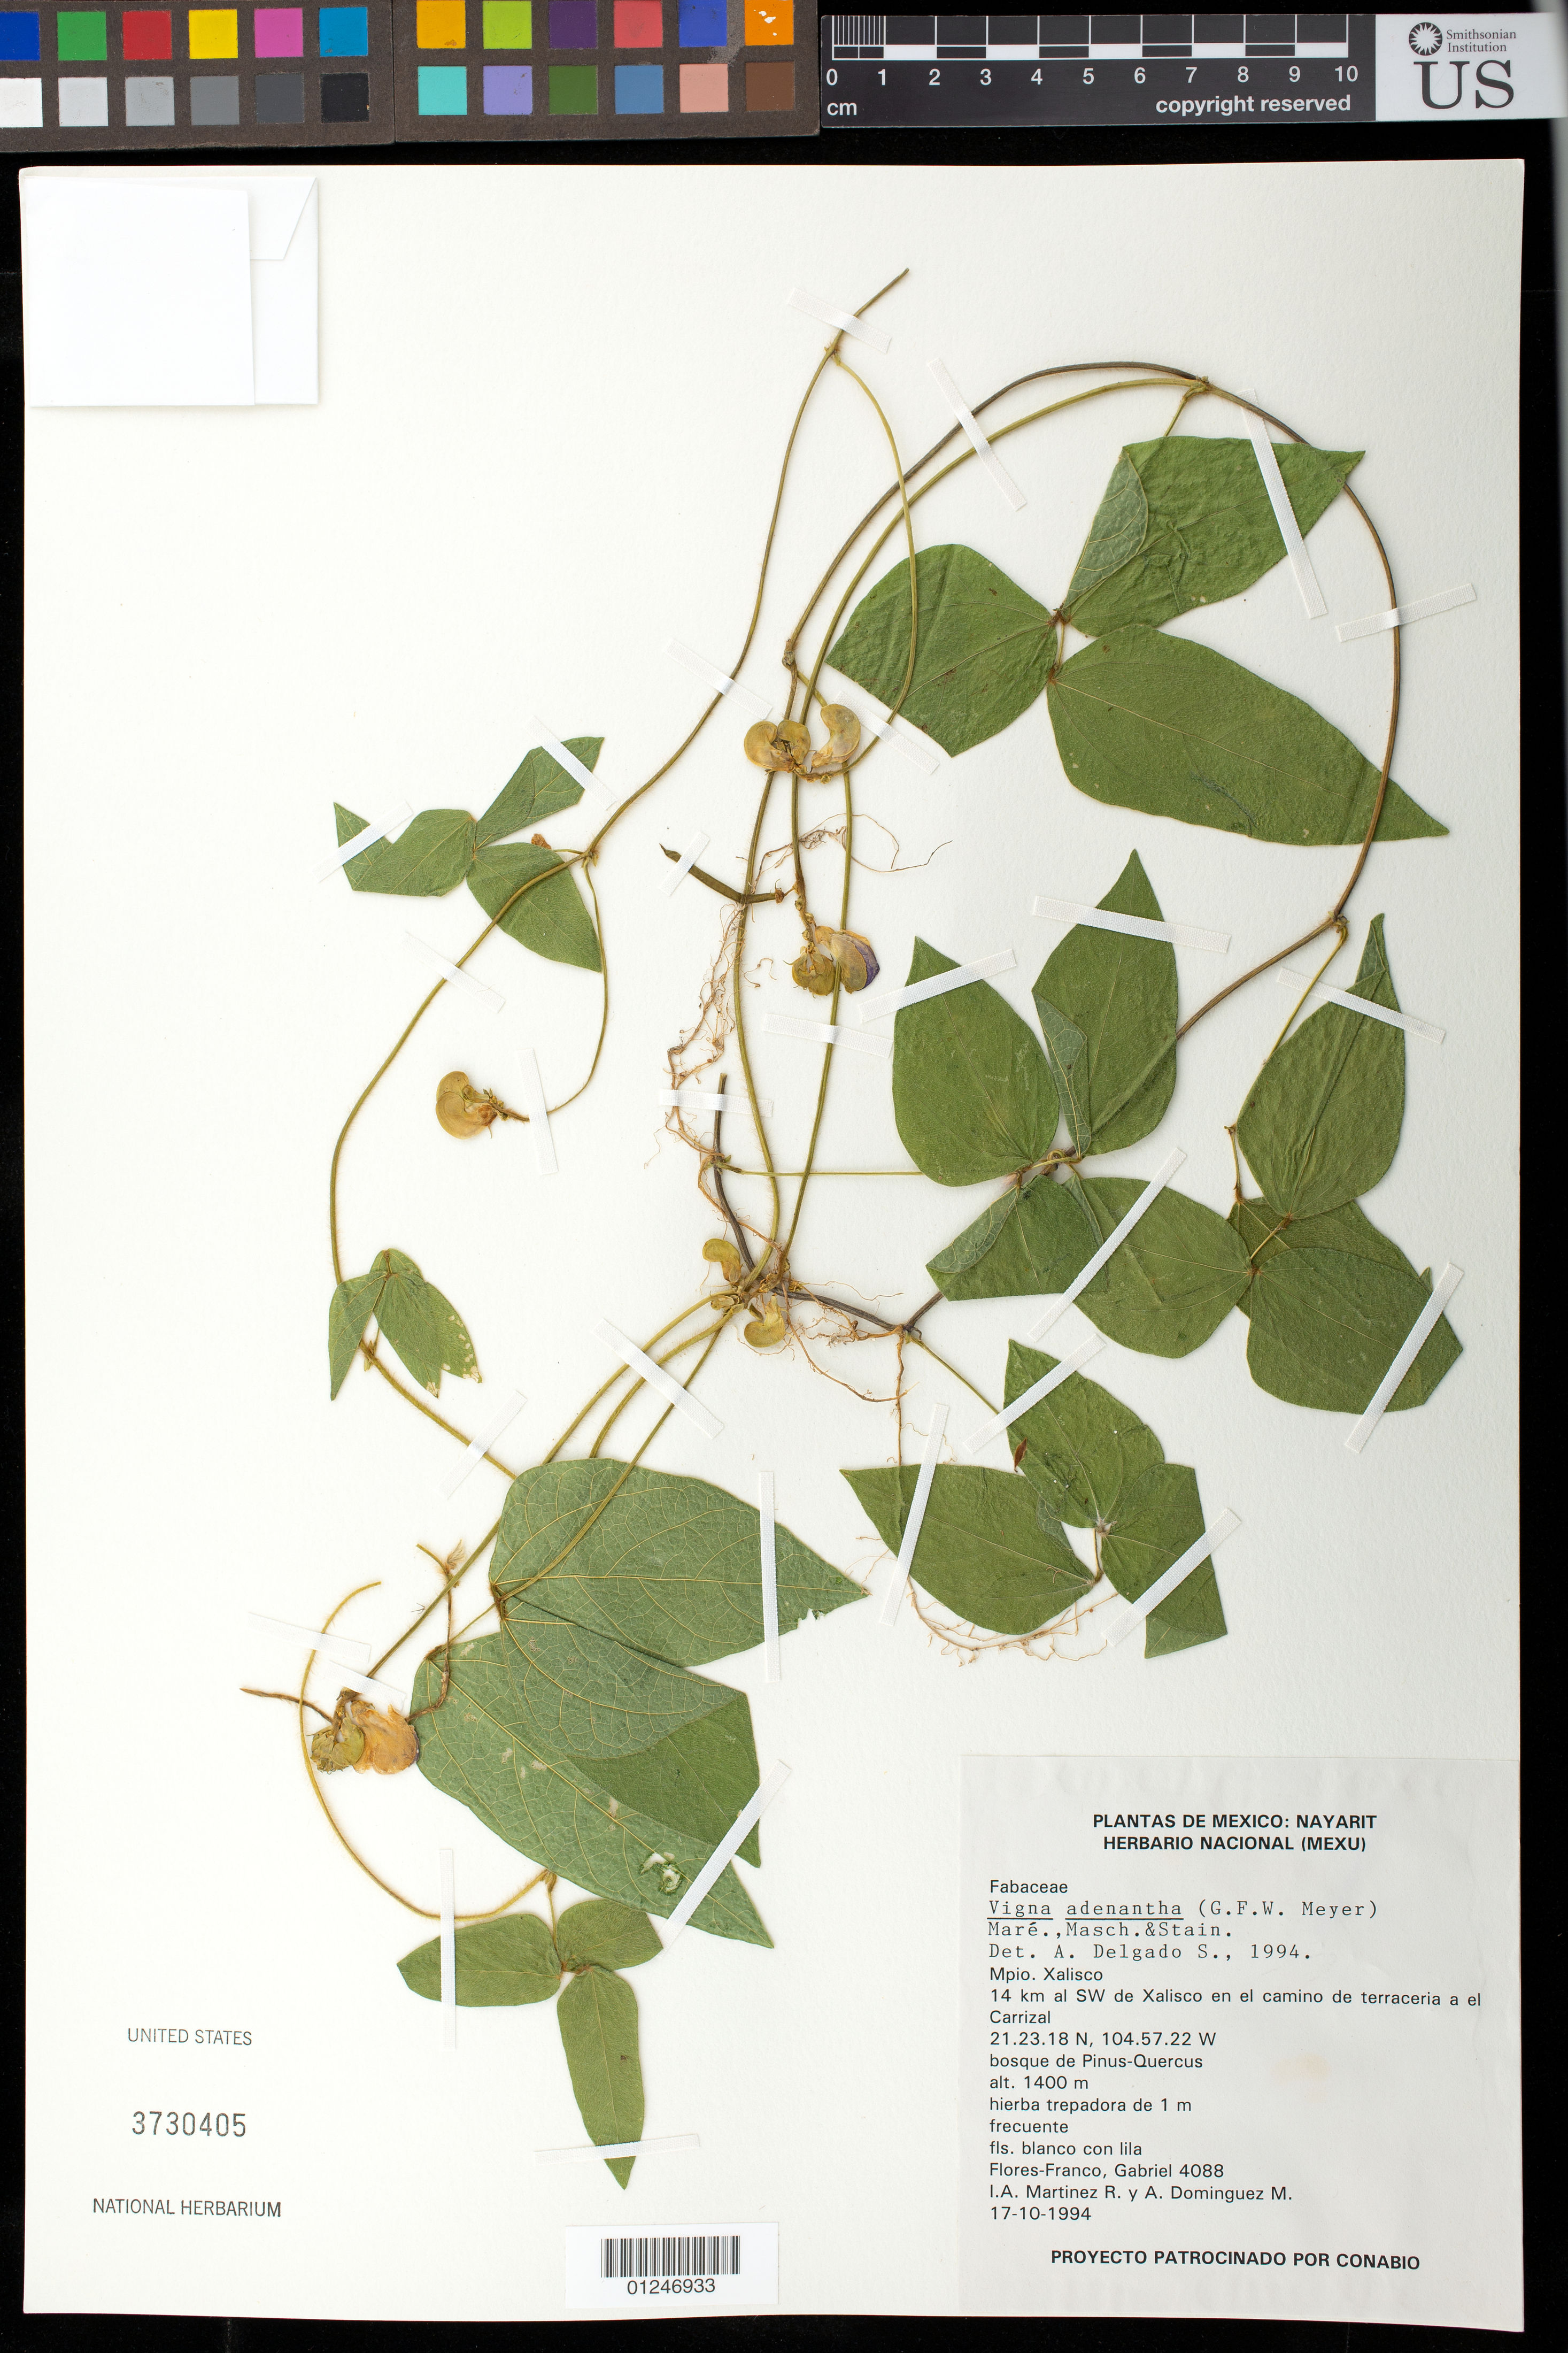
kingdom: Plantae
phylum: Tracheophyta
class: Magnoliopsida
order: Fabales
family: Fabaceae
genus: Vigna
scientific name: Vigna adenantha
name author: (G. Mey.) Maréchal et al.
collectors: G. Flores F., I. A. Martinez R. & A. Dominguez M.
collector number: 4088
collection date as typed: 17 Oct 1994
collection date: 1994-10-17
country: Mexico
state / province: Jalisco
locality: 14 km al SW de Xalisco en el camino de terraceria a El Carrizal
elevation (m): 1400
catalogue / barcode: US 3730405